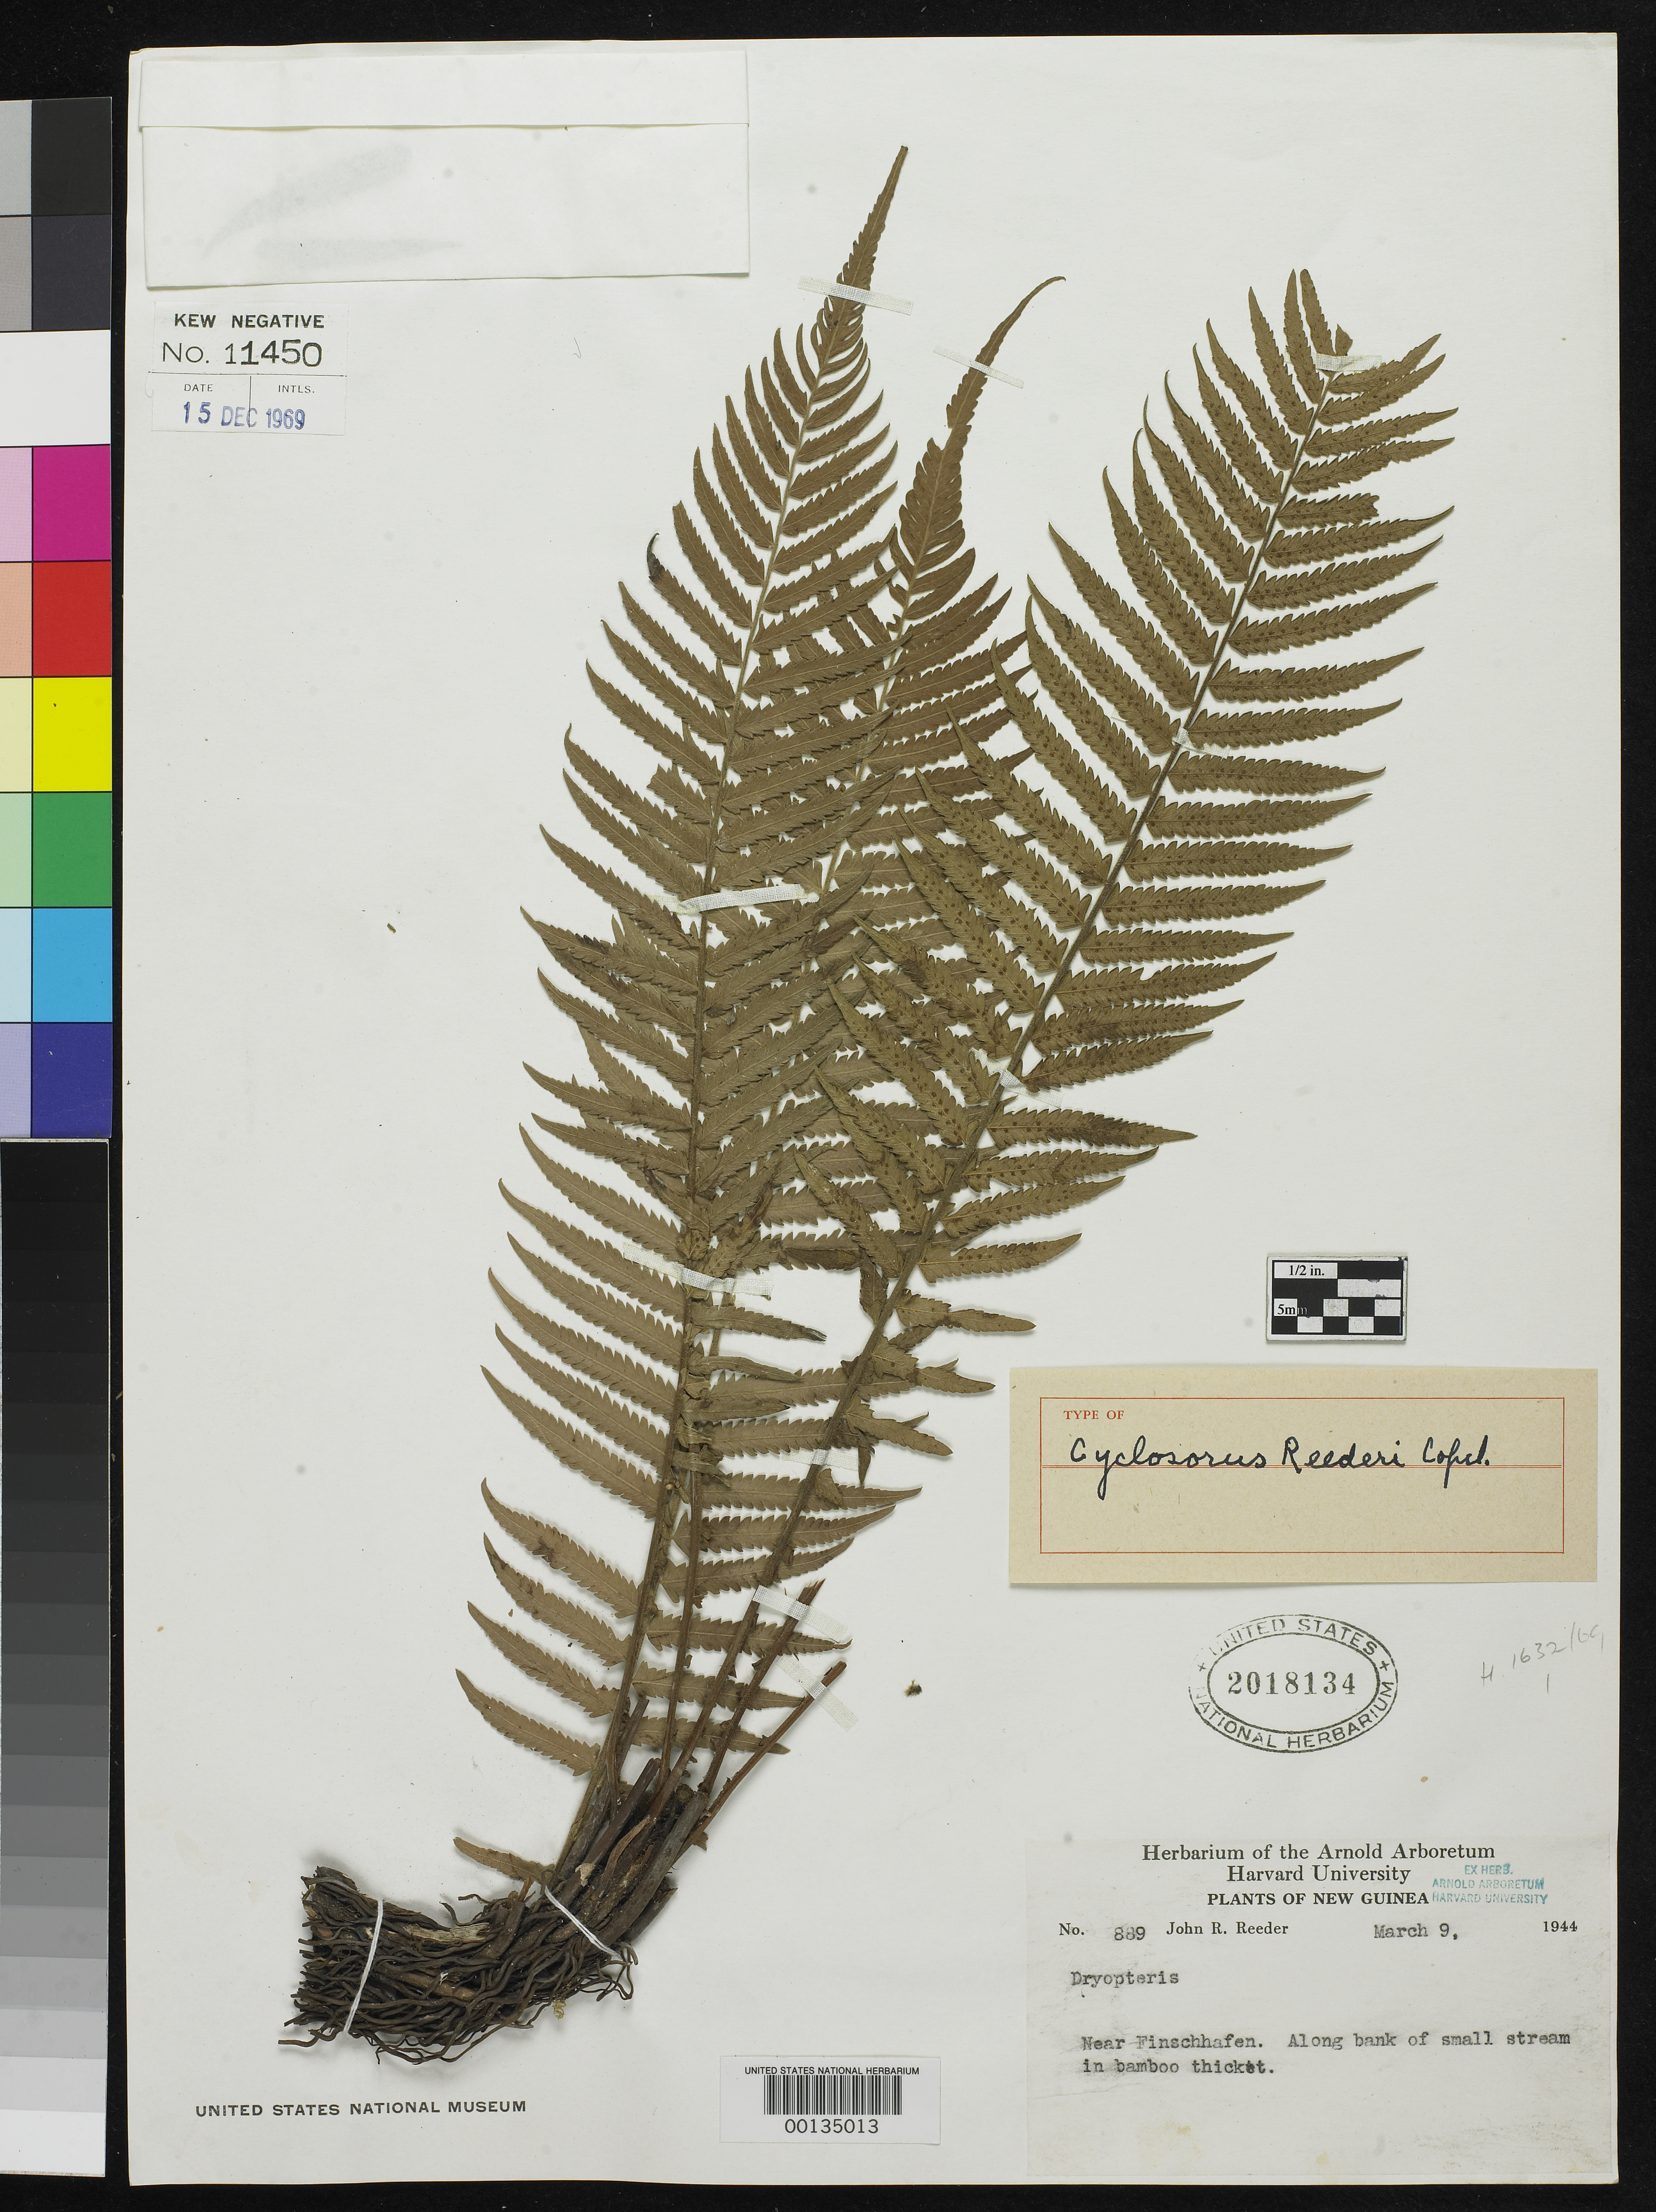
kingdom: Plantae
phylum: Tracheophyta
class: Polypodiopsida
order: Polypodiales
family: Thelypteridaceae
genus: Cyclosorus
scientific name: Cyclosorus reederi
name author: Copel.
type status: Holotype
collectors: J. R. Reeder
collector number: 889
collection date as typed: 09 Mar 1944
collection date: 1944-03-09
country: Papua New Guinea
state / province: Morobe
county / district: Finschhafen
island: New Guinea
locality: Near Finschhafen.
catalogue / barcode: US 2018134